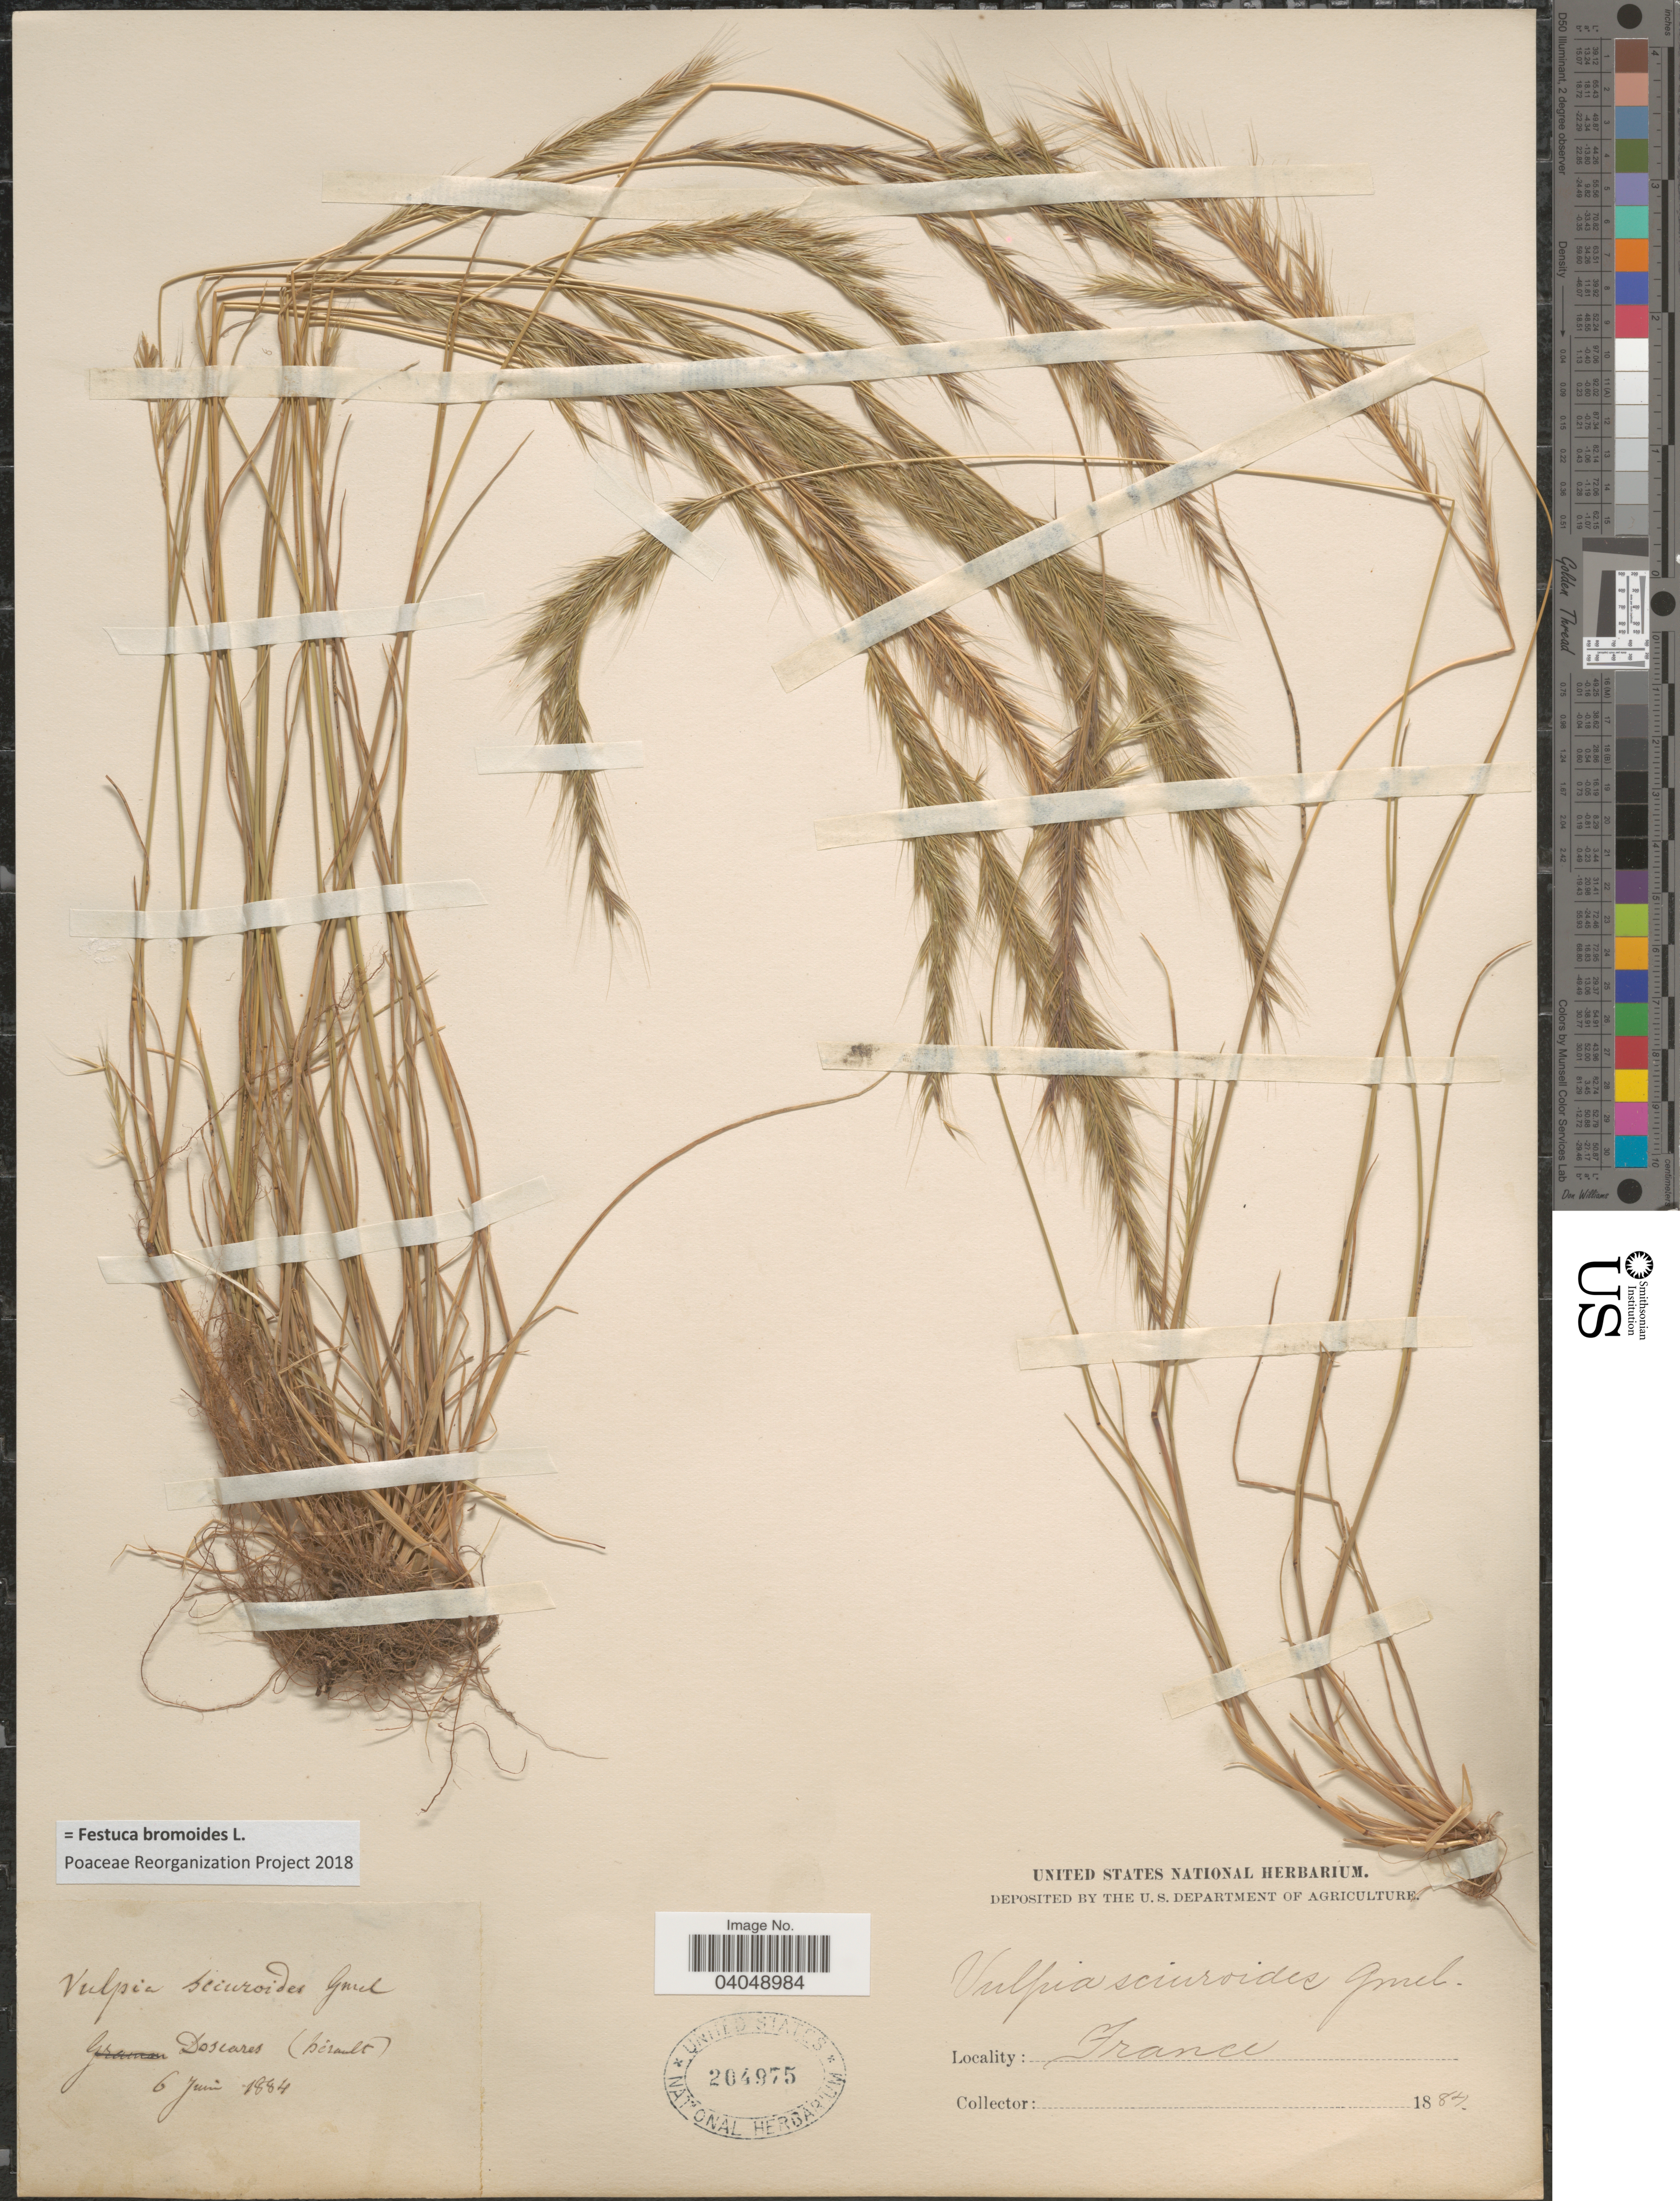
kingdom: Plantae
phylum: Tracheophyta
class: Liliopsida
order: Poales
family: Poaceae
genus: Festuca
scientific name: Festuca bromoides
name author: L.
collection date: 1884-06-06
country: France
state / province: Occitanie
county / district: Hérault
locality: Doscares (hérault).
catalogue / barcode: US 204975